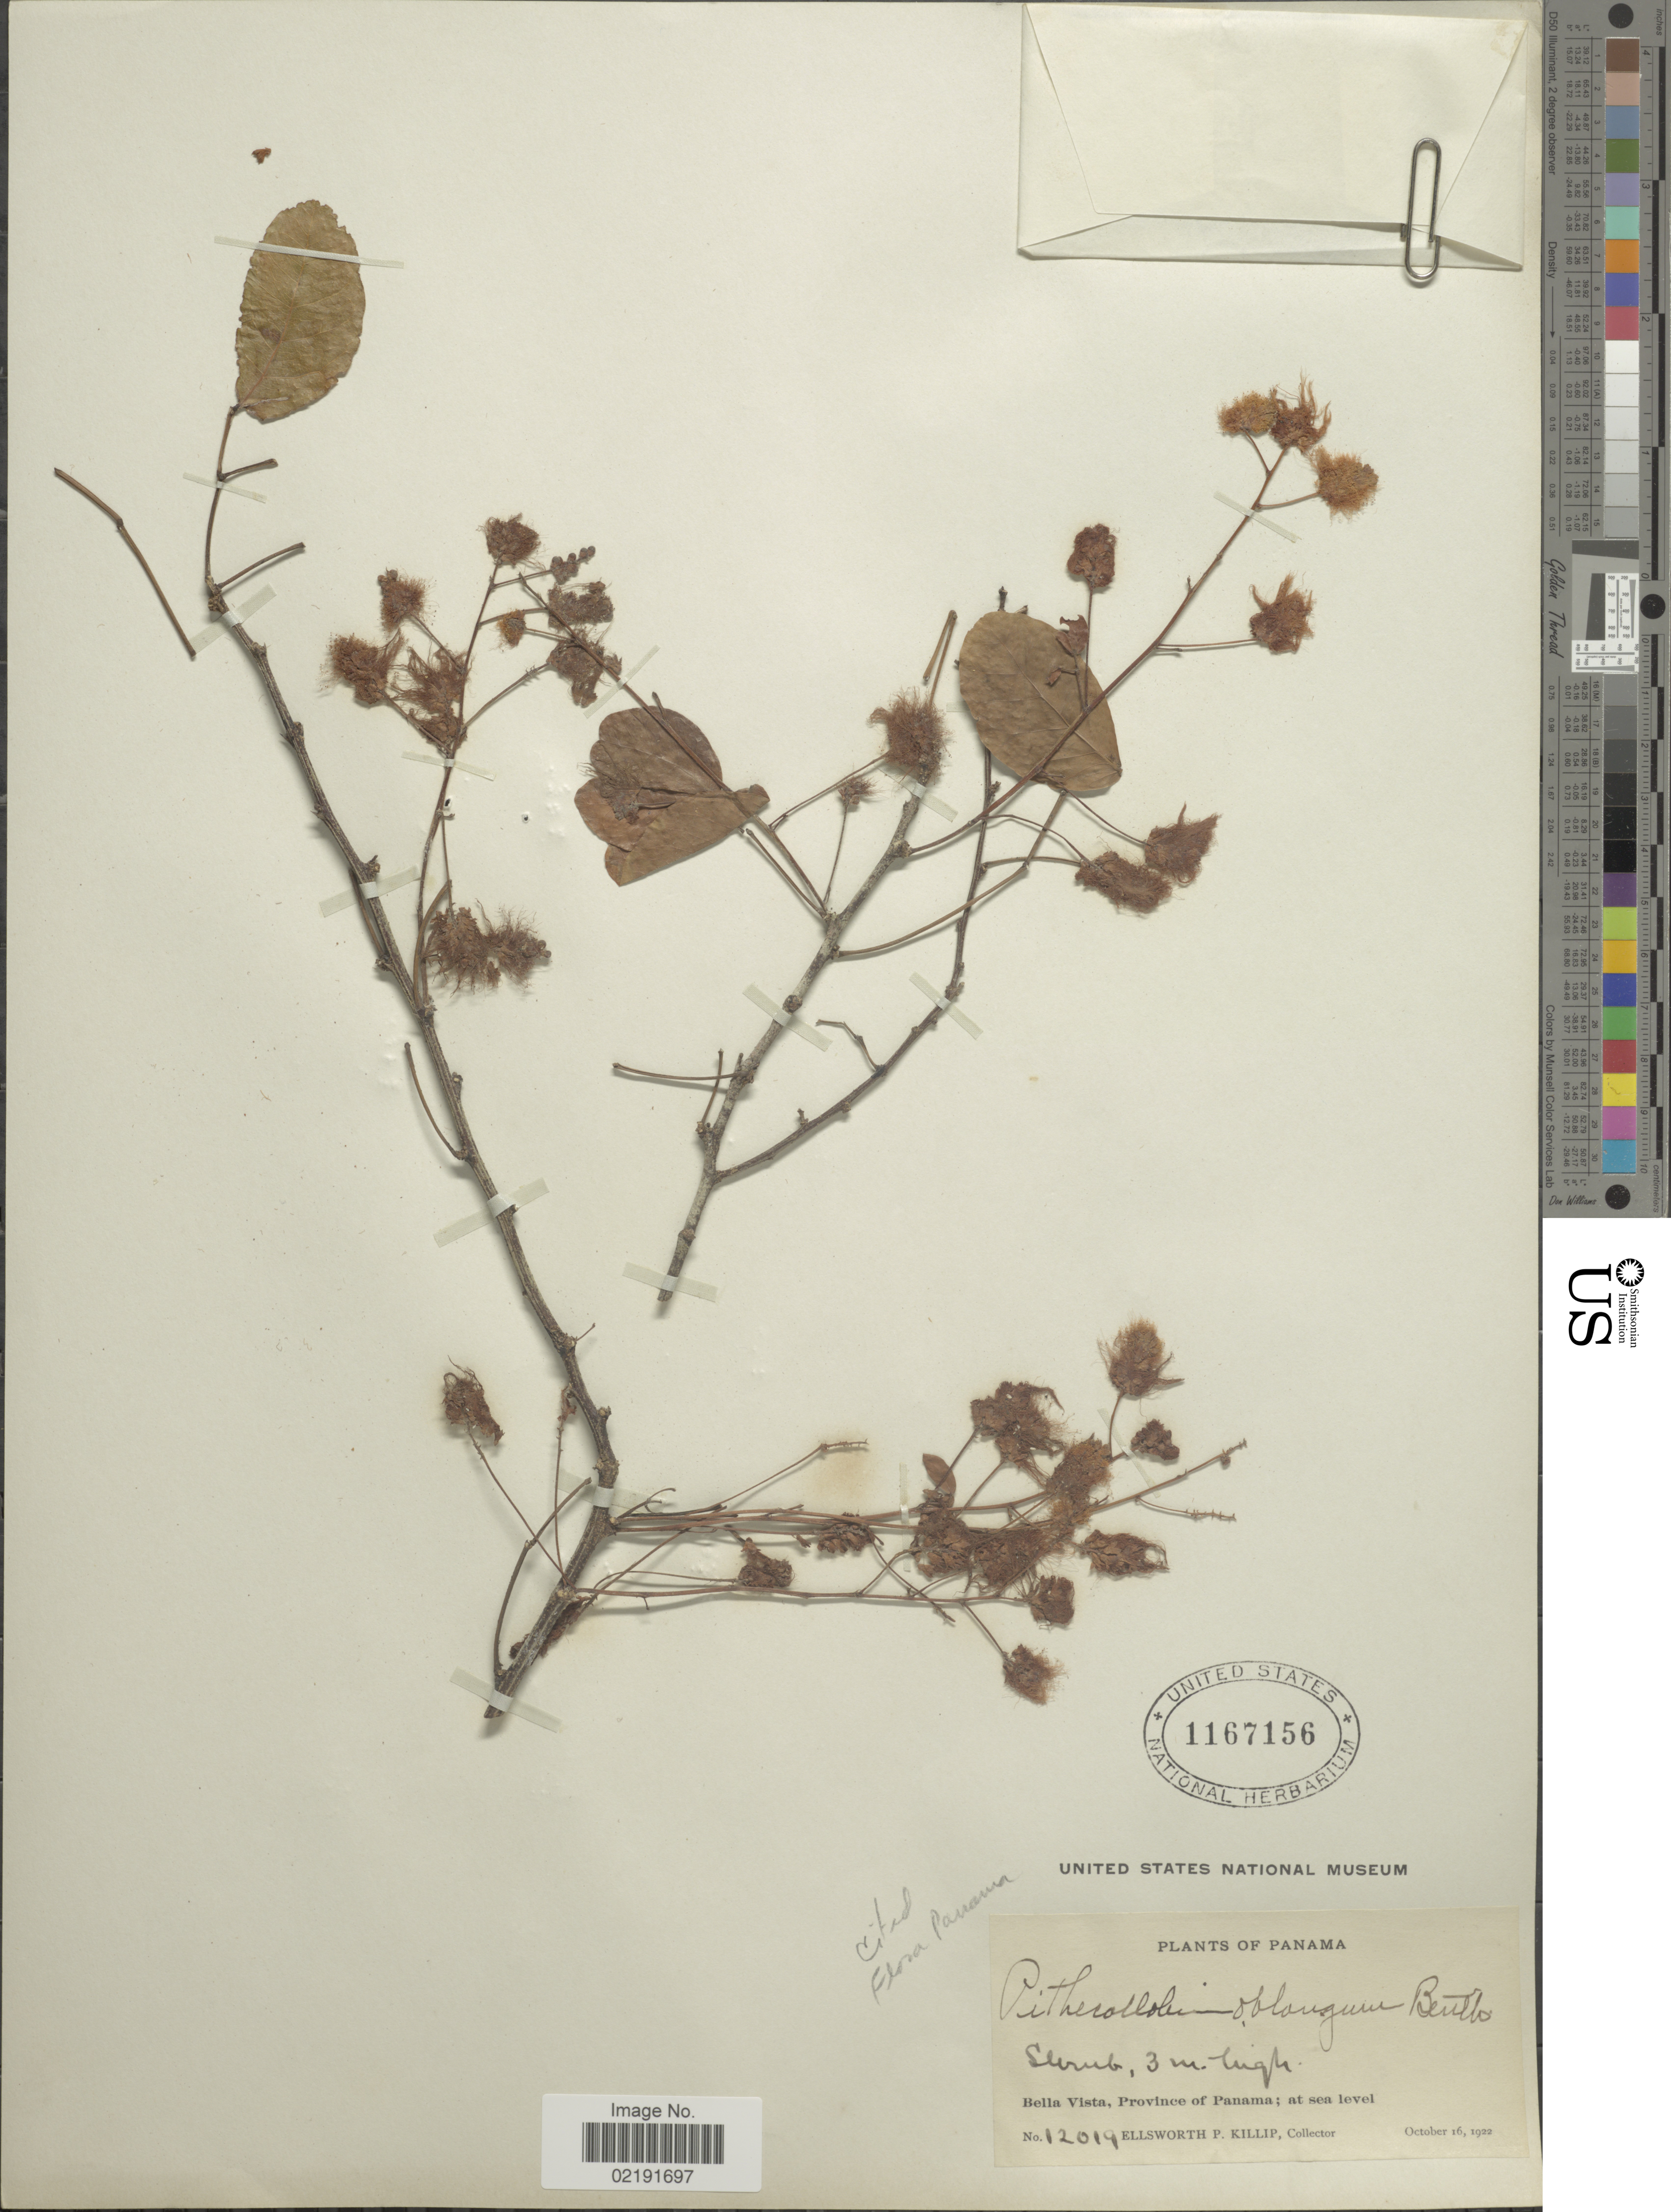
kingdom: Plantae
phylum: Tracheophyta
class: Magnoliopsida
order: Fabales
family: Fabaceae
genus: Pithecellobium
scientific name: Pithecellobium oblongum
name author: Benth.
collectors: E. P. Killip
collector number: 12019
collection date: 1922-10-16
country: Panama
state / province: Panamá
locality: Bella Vista, Province of Panama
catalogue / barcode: US 1167156